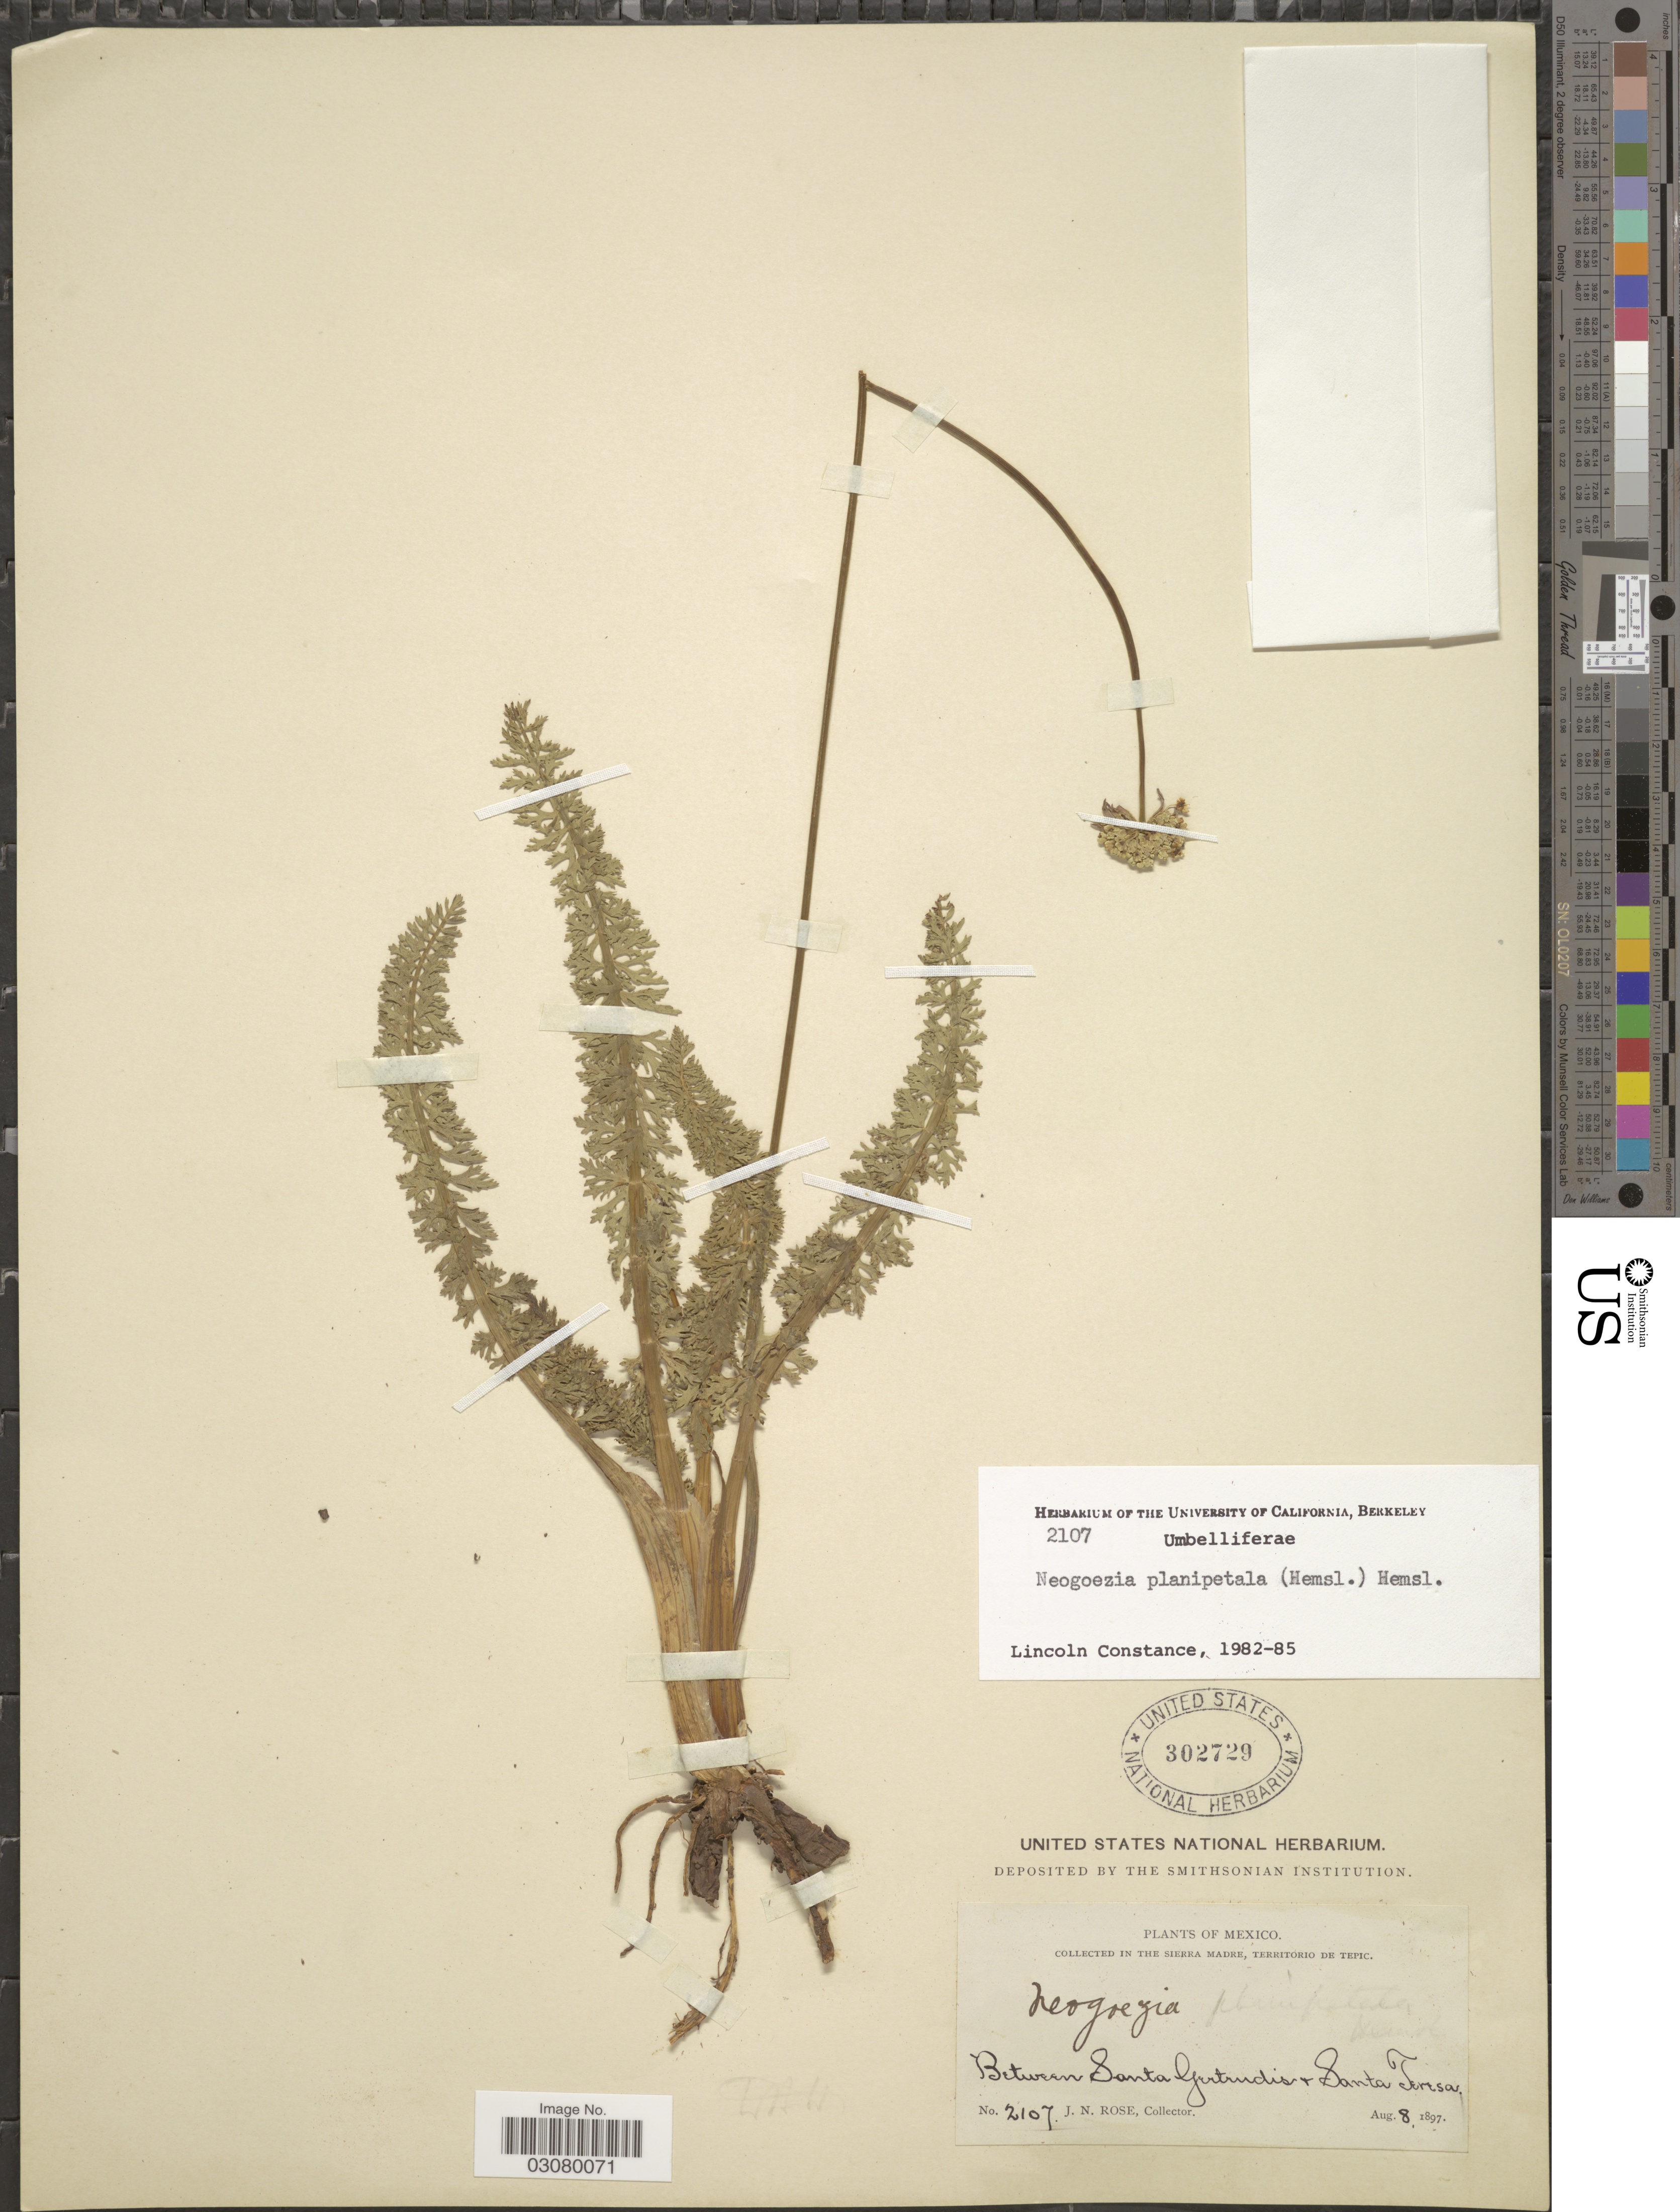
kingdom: Plantae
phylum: Tracheophyta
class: Magnoliopsida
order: Apiales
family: Apiaceae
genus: Neogoezia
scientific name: Neogoezia planipetala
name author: (Hemsl.) Hemsl.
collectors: J. N. Rose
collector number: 2107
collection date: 1897-08-08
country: Mexico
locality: In the Sierra Madre, Territorio de Tepic. Between Santa Gertrudis & Santa Teresa.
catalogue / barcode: US 302729